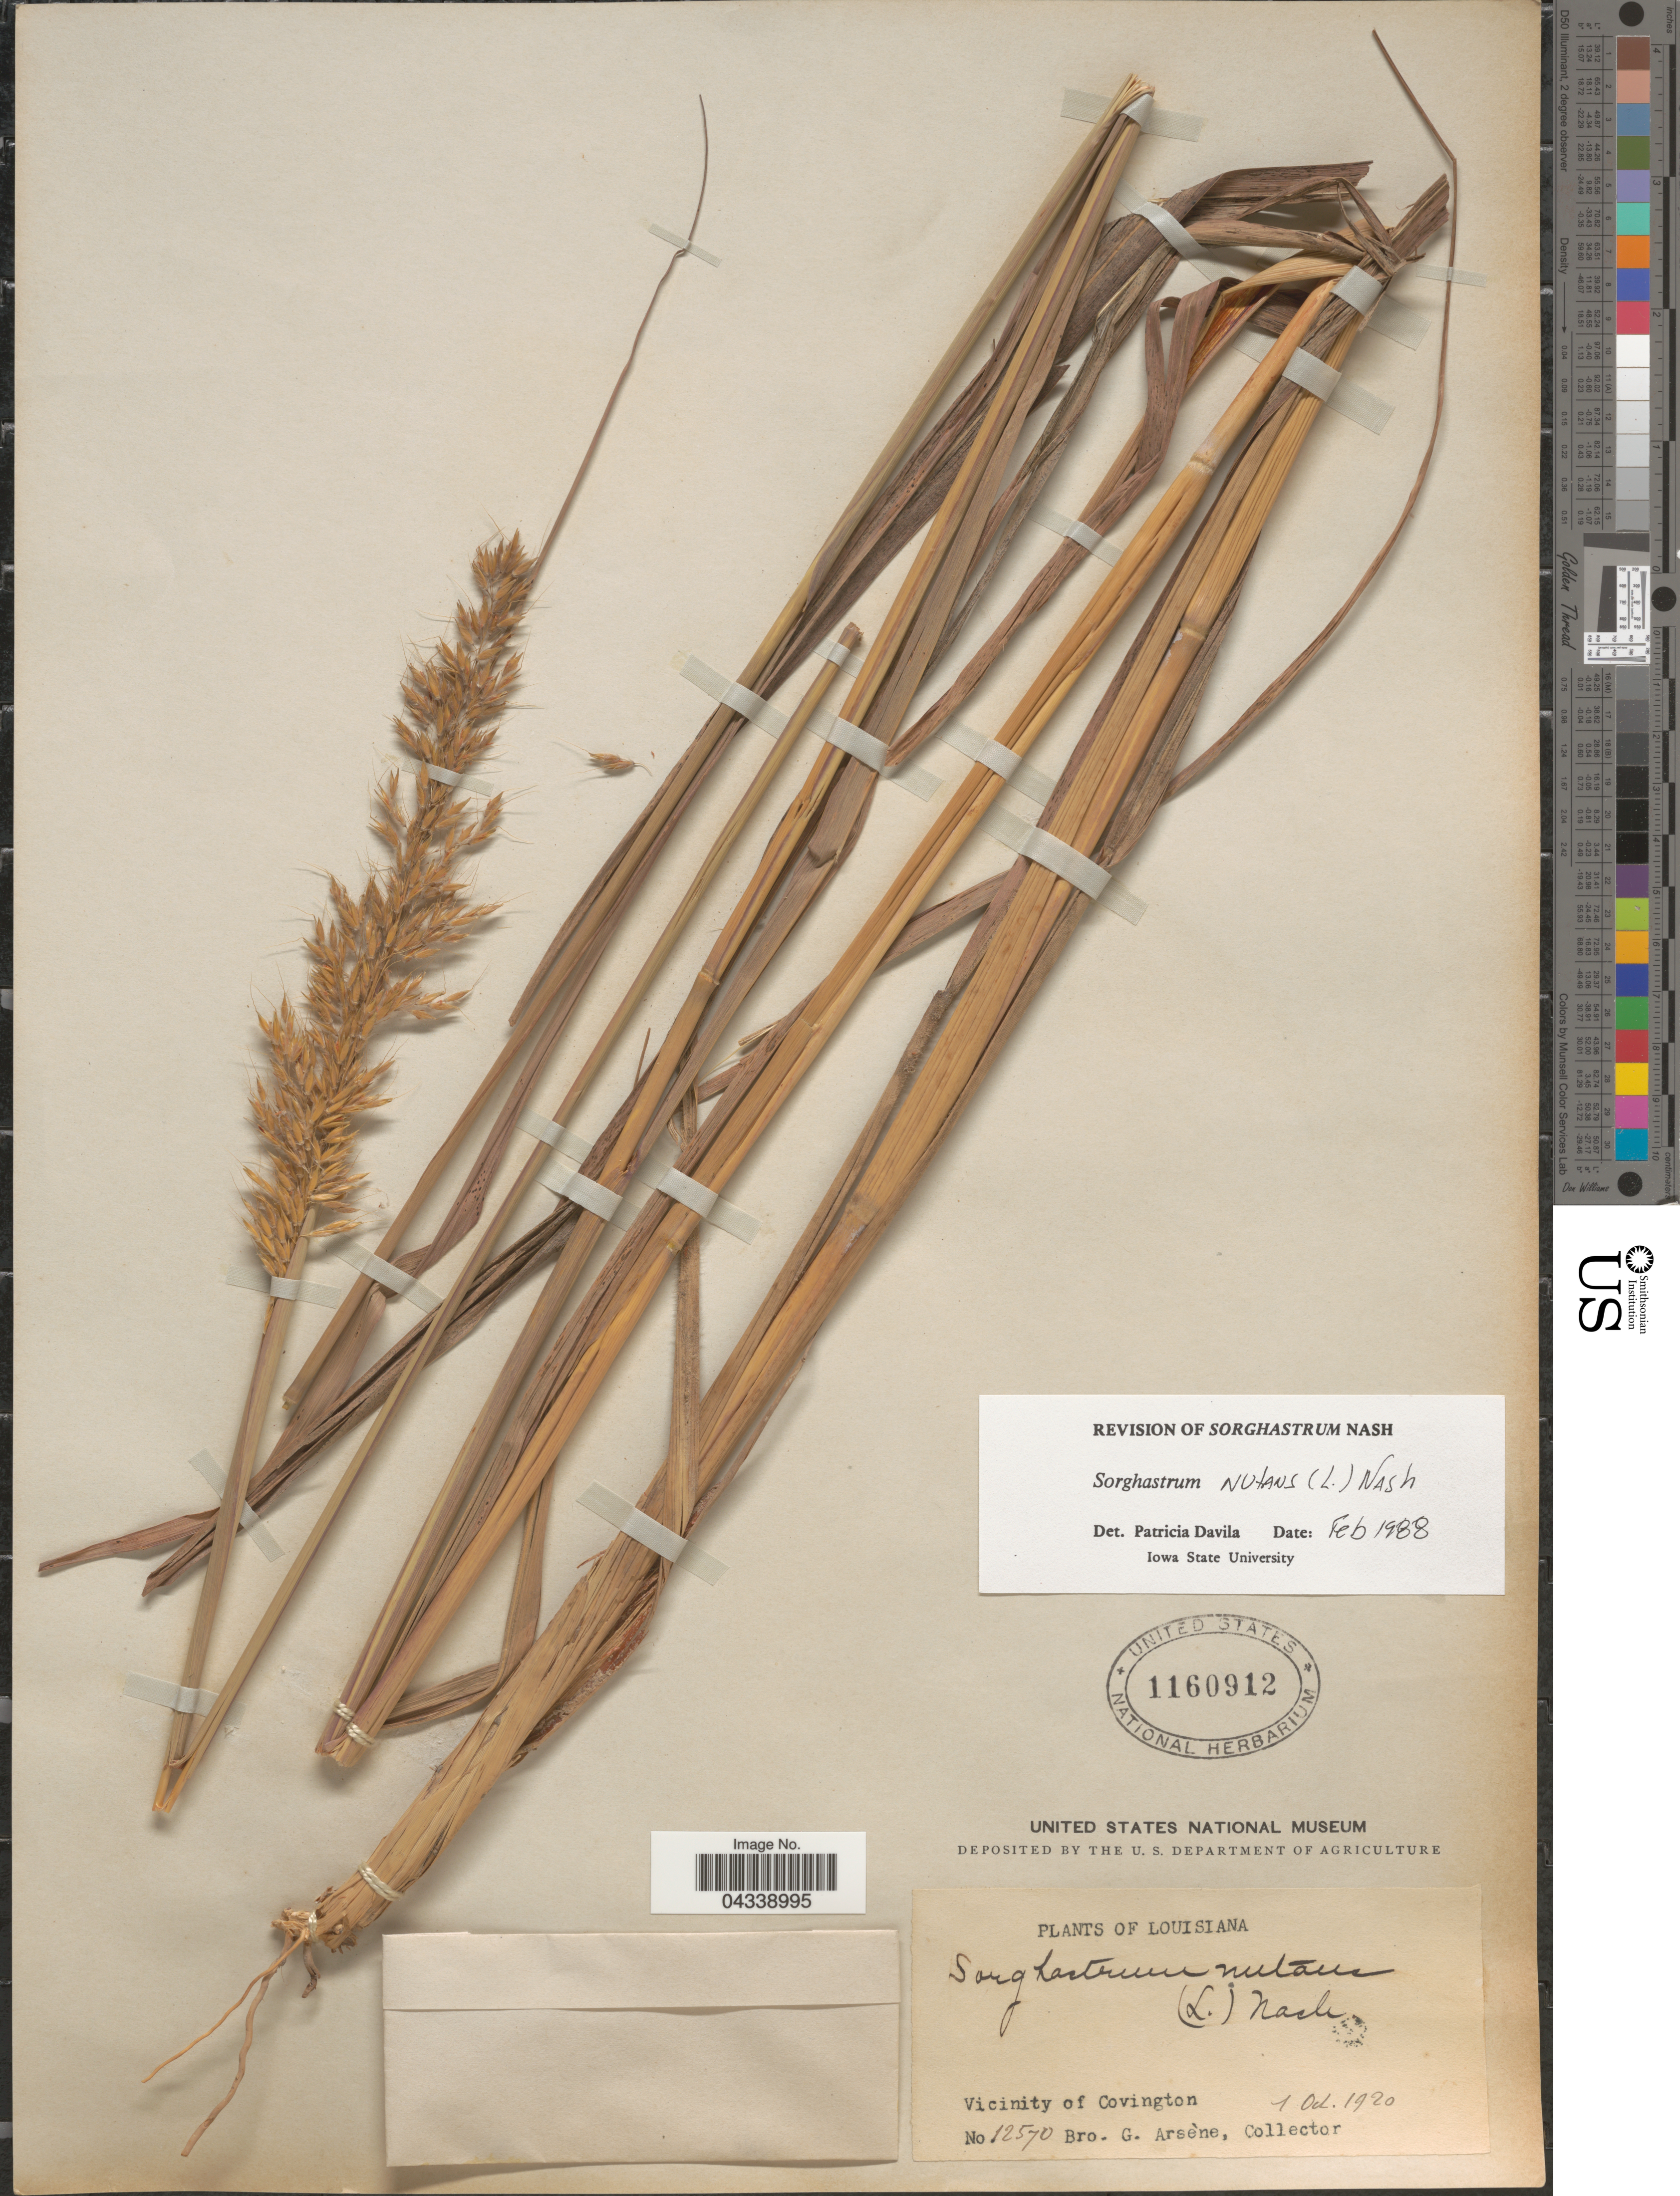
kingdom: Plantae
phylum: Tracheophyta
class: Liliopsida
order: Poales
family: Poaceae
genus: Sorghastrum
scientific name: Sorghastrum nutans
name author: (L.) Nash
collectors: Bro. G. Arsène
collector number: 12570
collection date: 1920-10-01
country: United States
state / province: Louisiana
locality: Vicinity of Covington.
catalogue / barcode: US 1160912